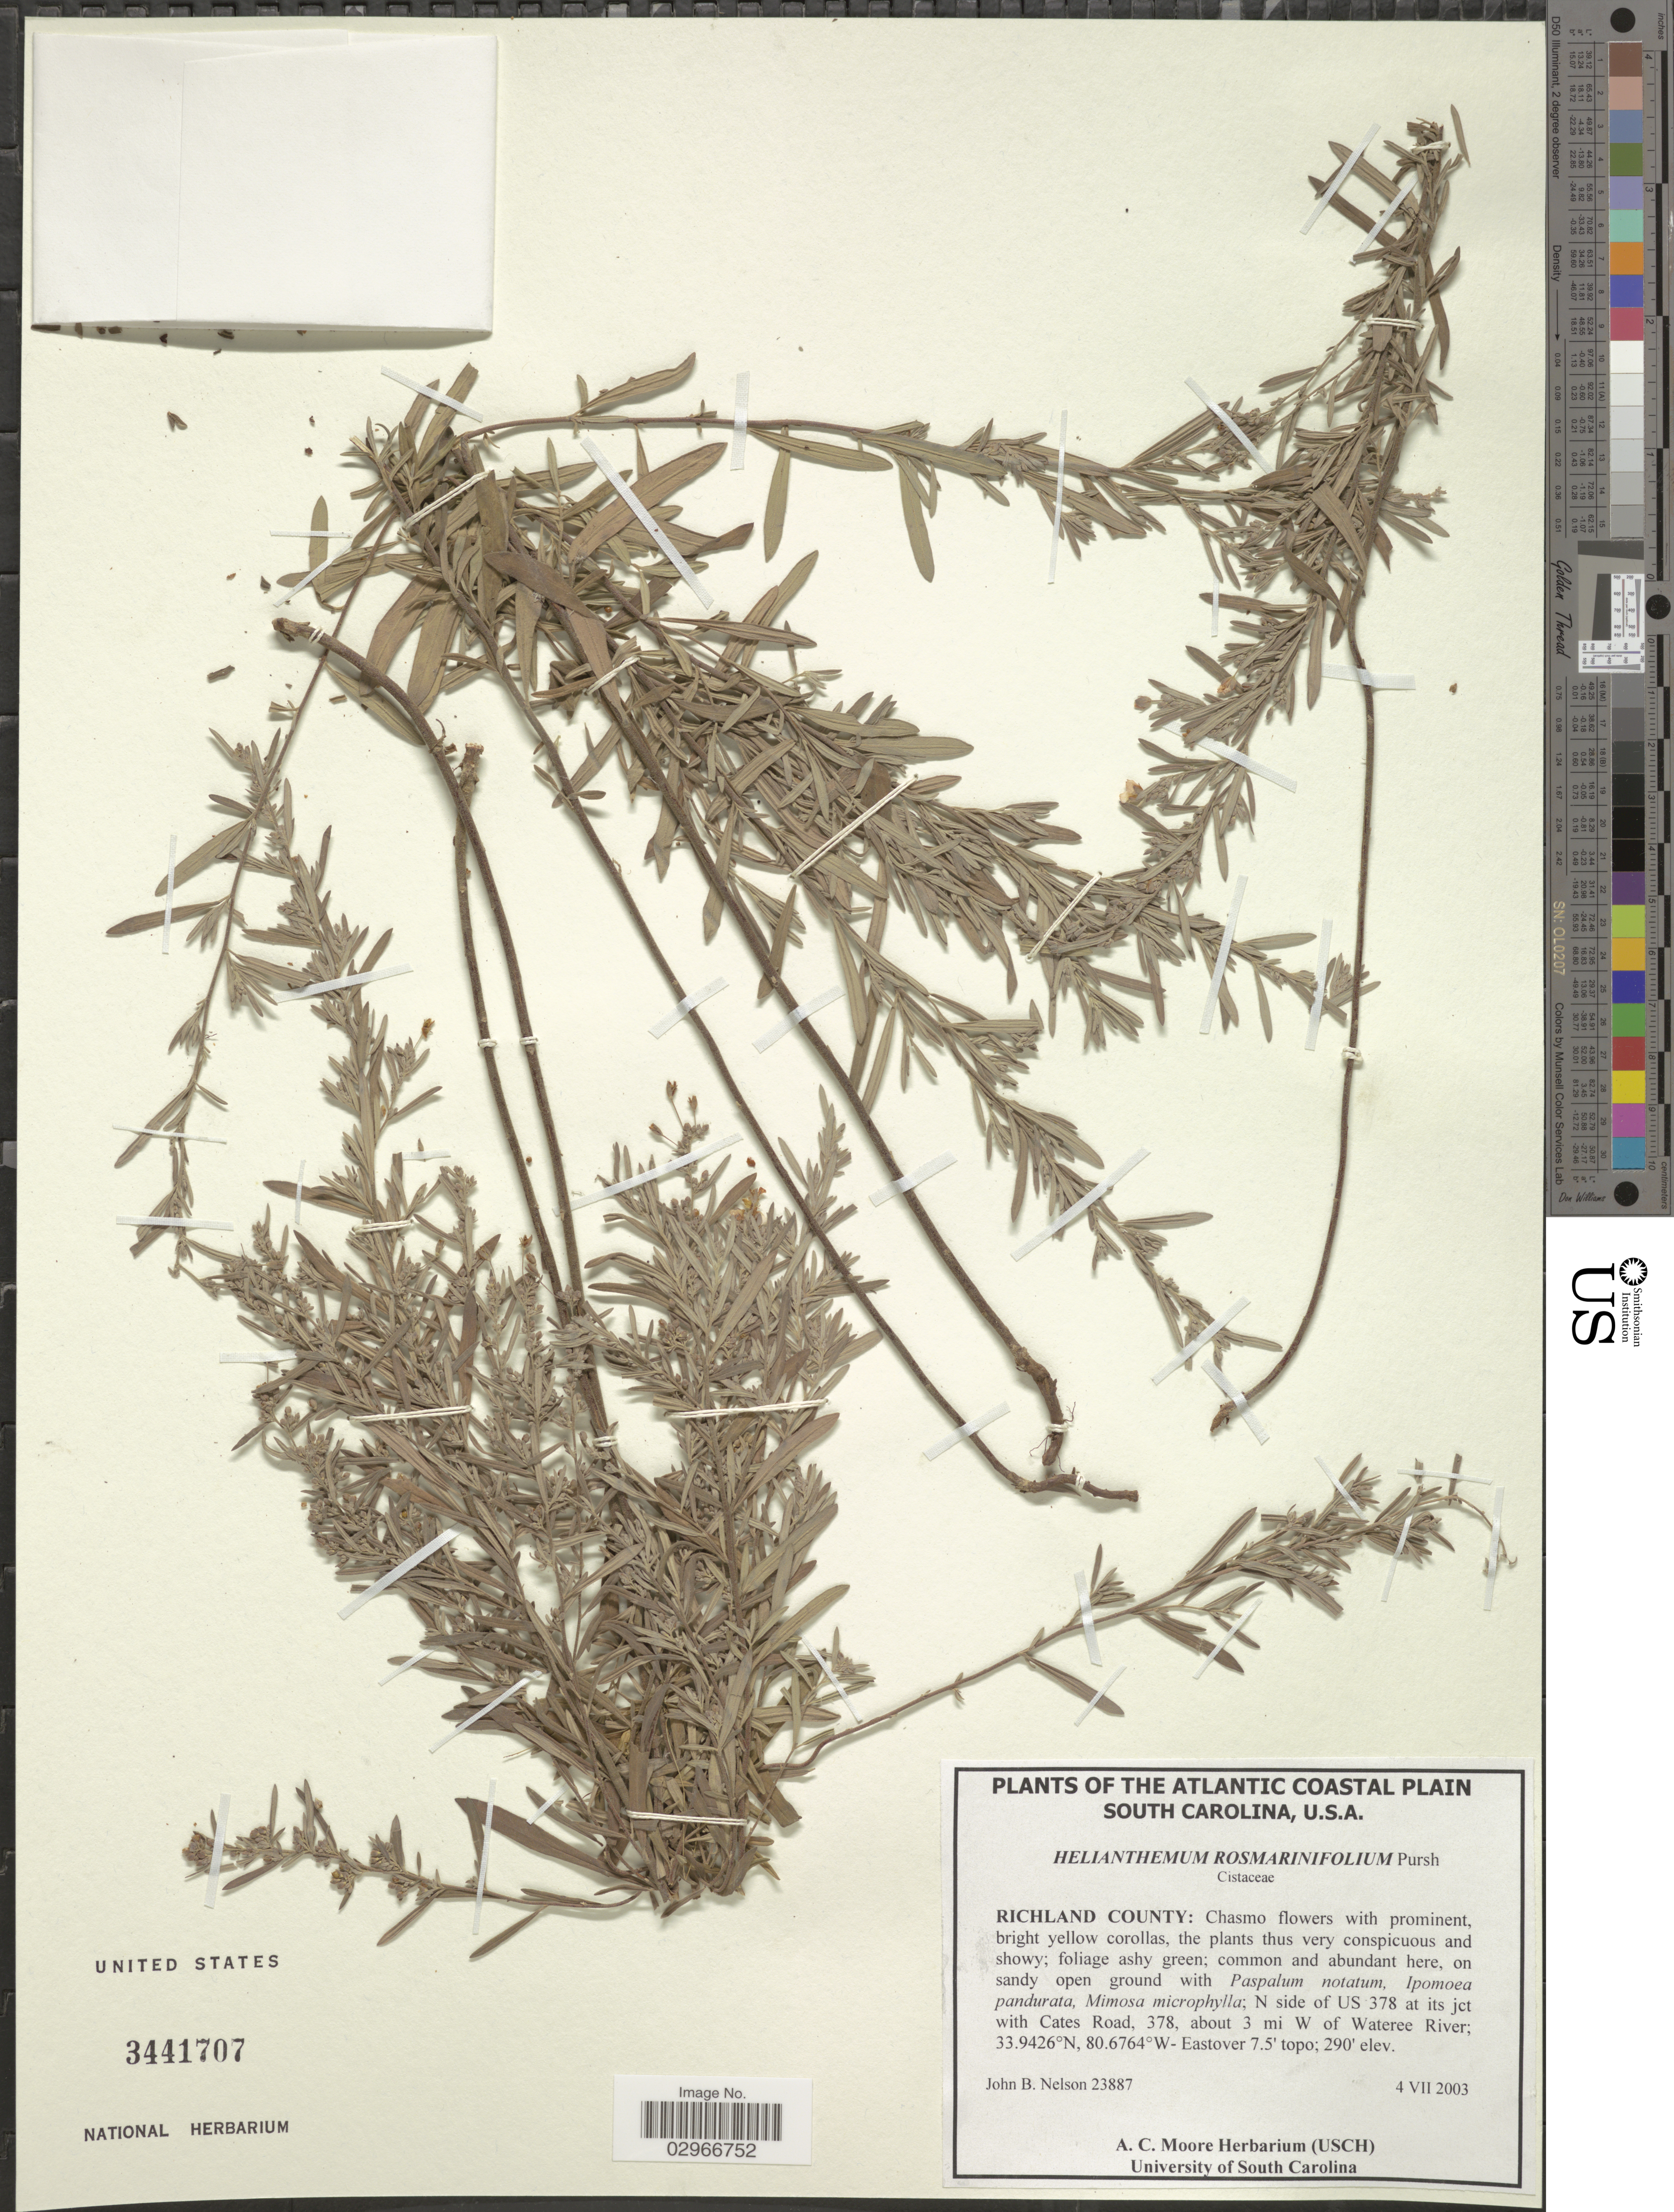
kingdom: Plantae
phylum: Tracheophyta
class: Magnoliopsida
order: Malvales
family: Cistaceae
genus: Helianthemum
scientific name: Helianthemum rosmarinifolium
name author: Pursh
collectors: J. B. Nelson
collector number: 23887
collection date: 2003-07-04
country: United States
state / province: South Carolina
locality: The Atlantic Coastal Plain, Richland County: N side of US 378 at its jct with Cates Road, 378, about 3 mi W of Wateree River, Eastover 7.5'topo.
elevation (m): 88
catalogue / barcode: US 3441707